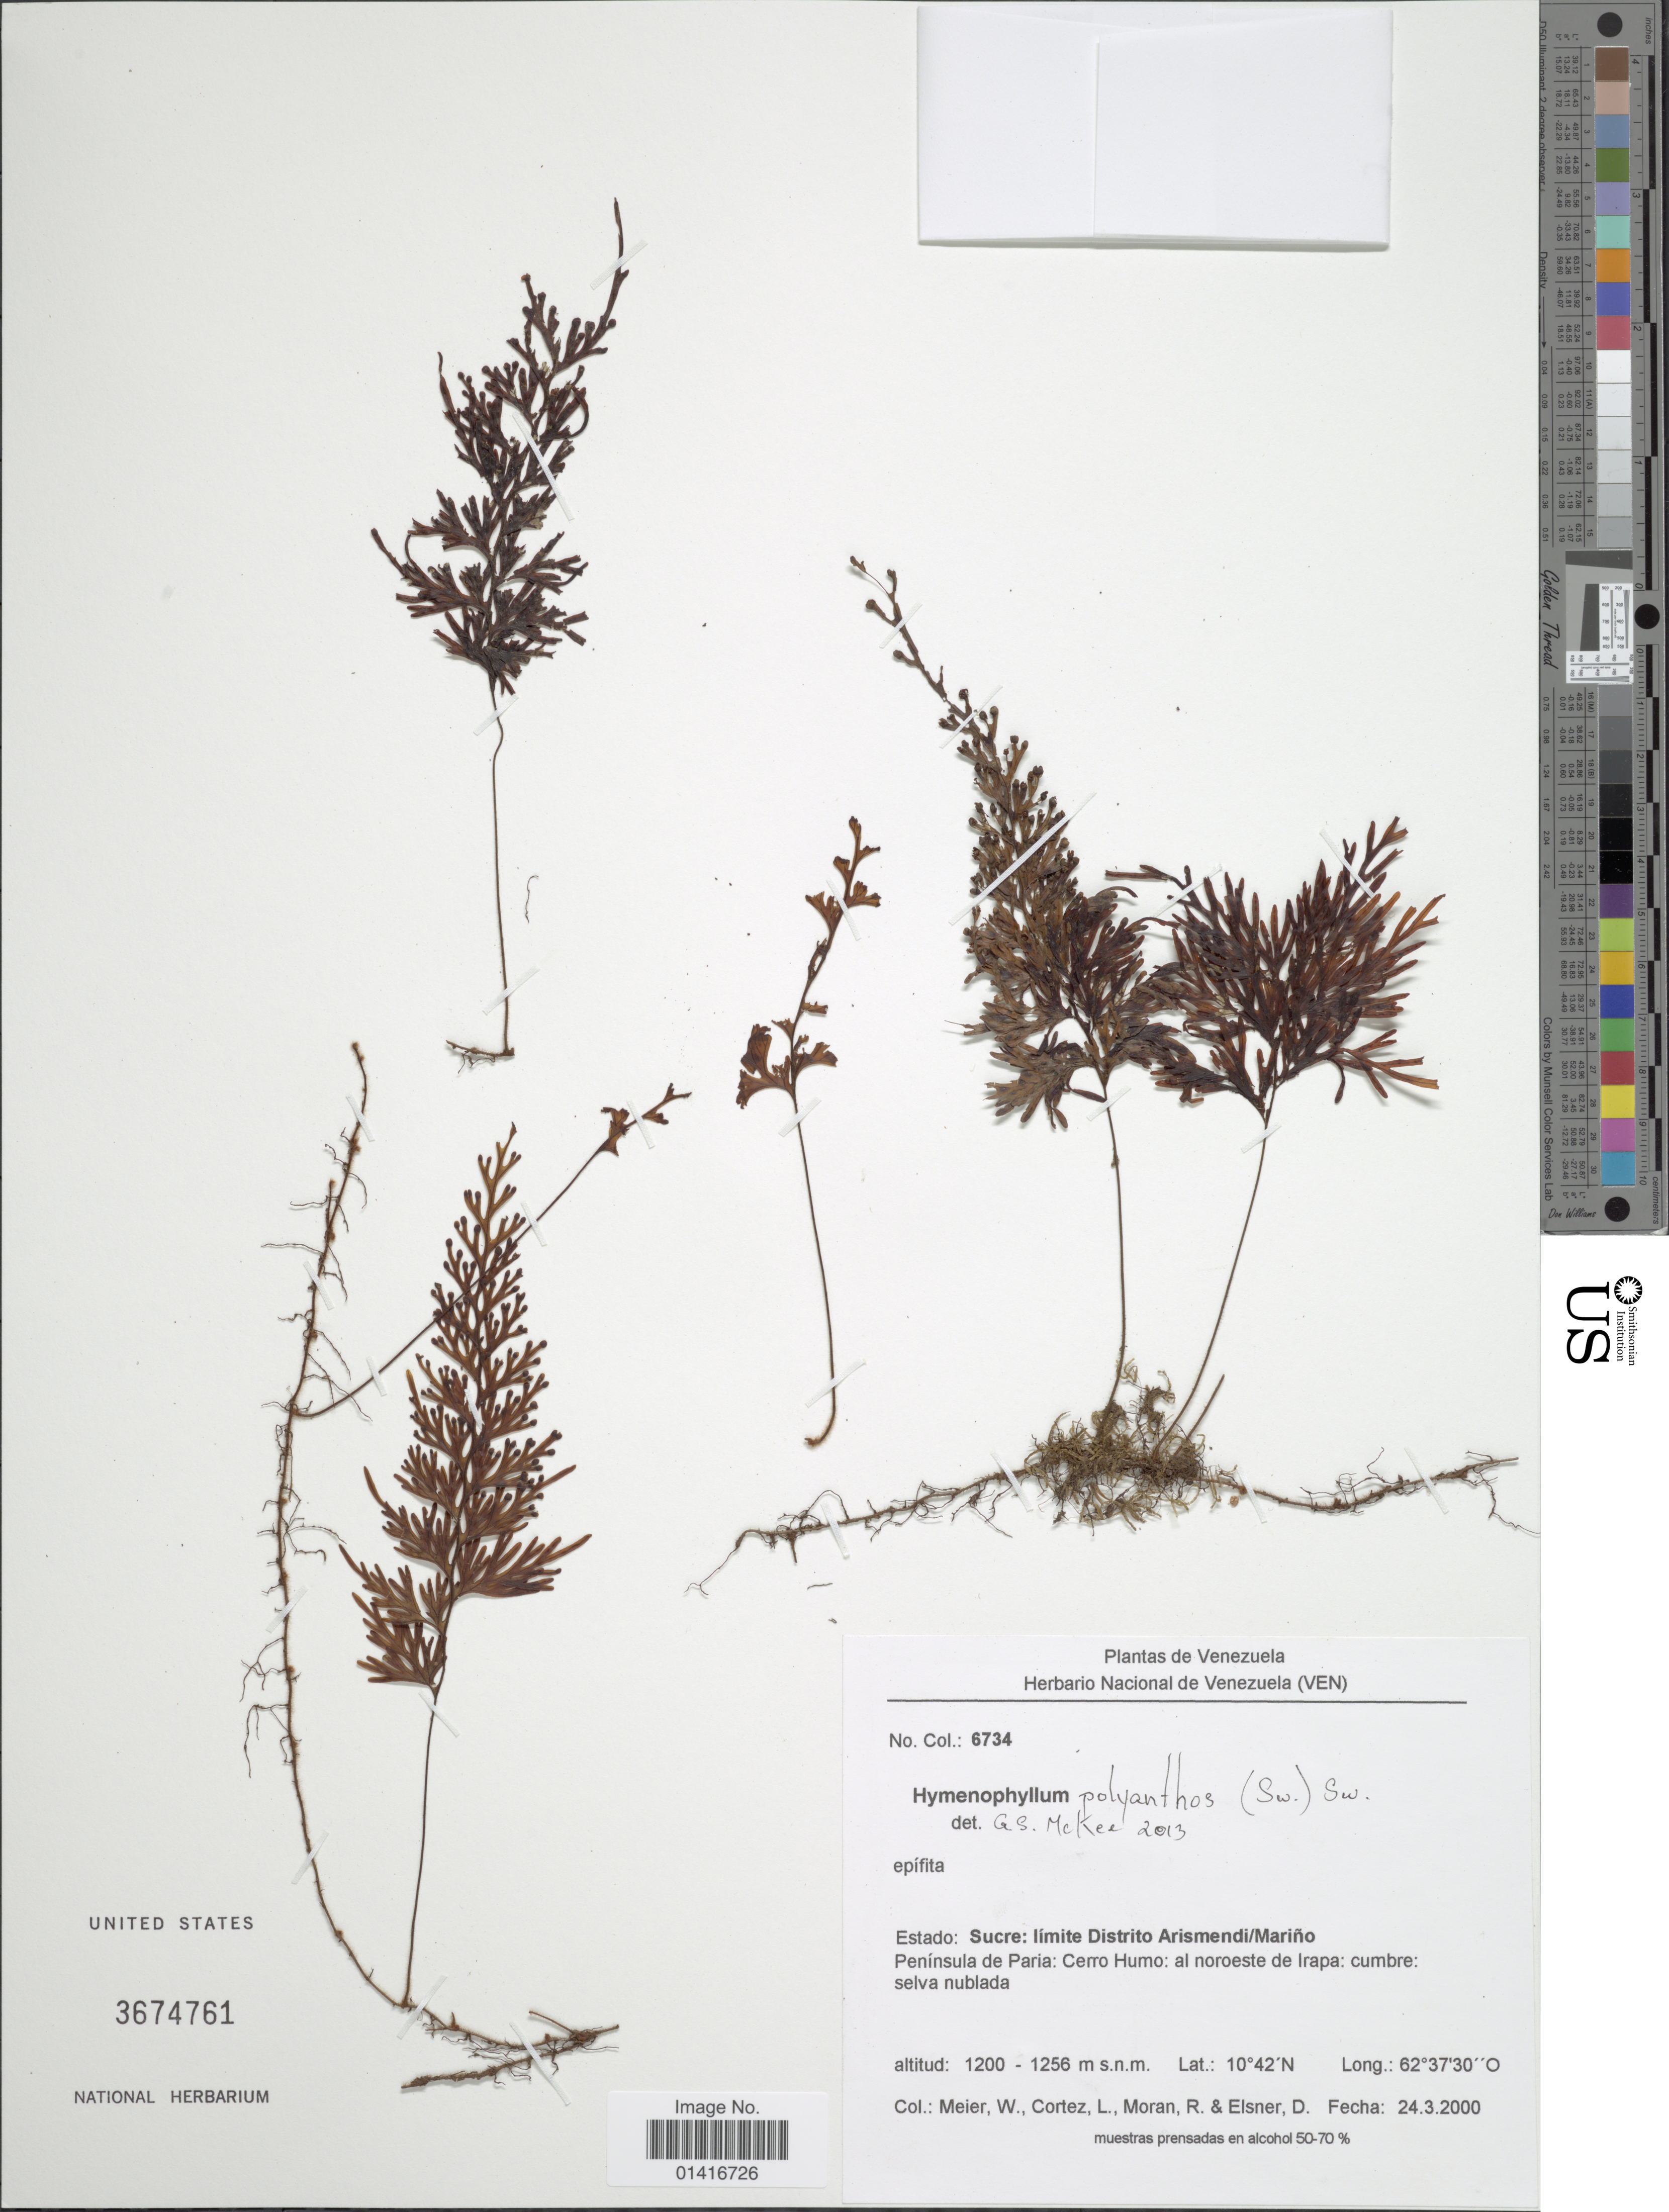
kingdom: Plantae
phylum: Tracheophyta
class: Polypodiopsida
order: Hymenophyllales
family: Hymenophyllaceae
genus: Hymenophyllum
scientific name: Hymenophyllum polyanthos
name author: (Sw.) Sw.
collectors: W. Meier, -. Cortez, R. Moran & D. Elsner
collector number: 6734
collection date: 2000-03-24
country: Venezuela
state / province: Sucre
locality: Estado: Sucre: Límite Distrito Arismendo/Mariño. Península de Paria: Cerro Humo: al noroeste de Irapa: cumbre: selva nublada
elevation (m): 1200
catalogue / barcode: US 3674761